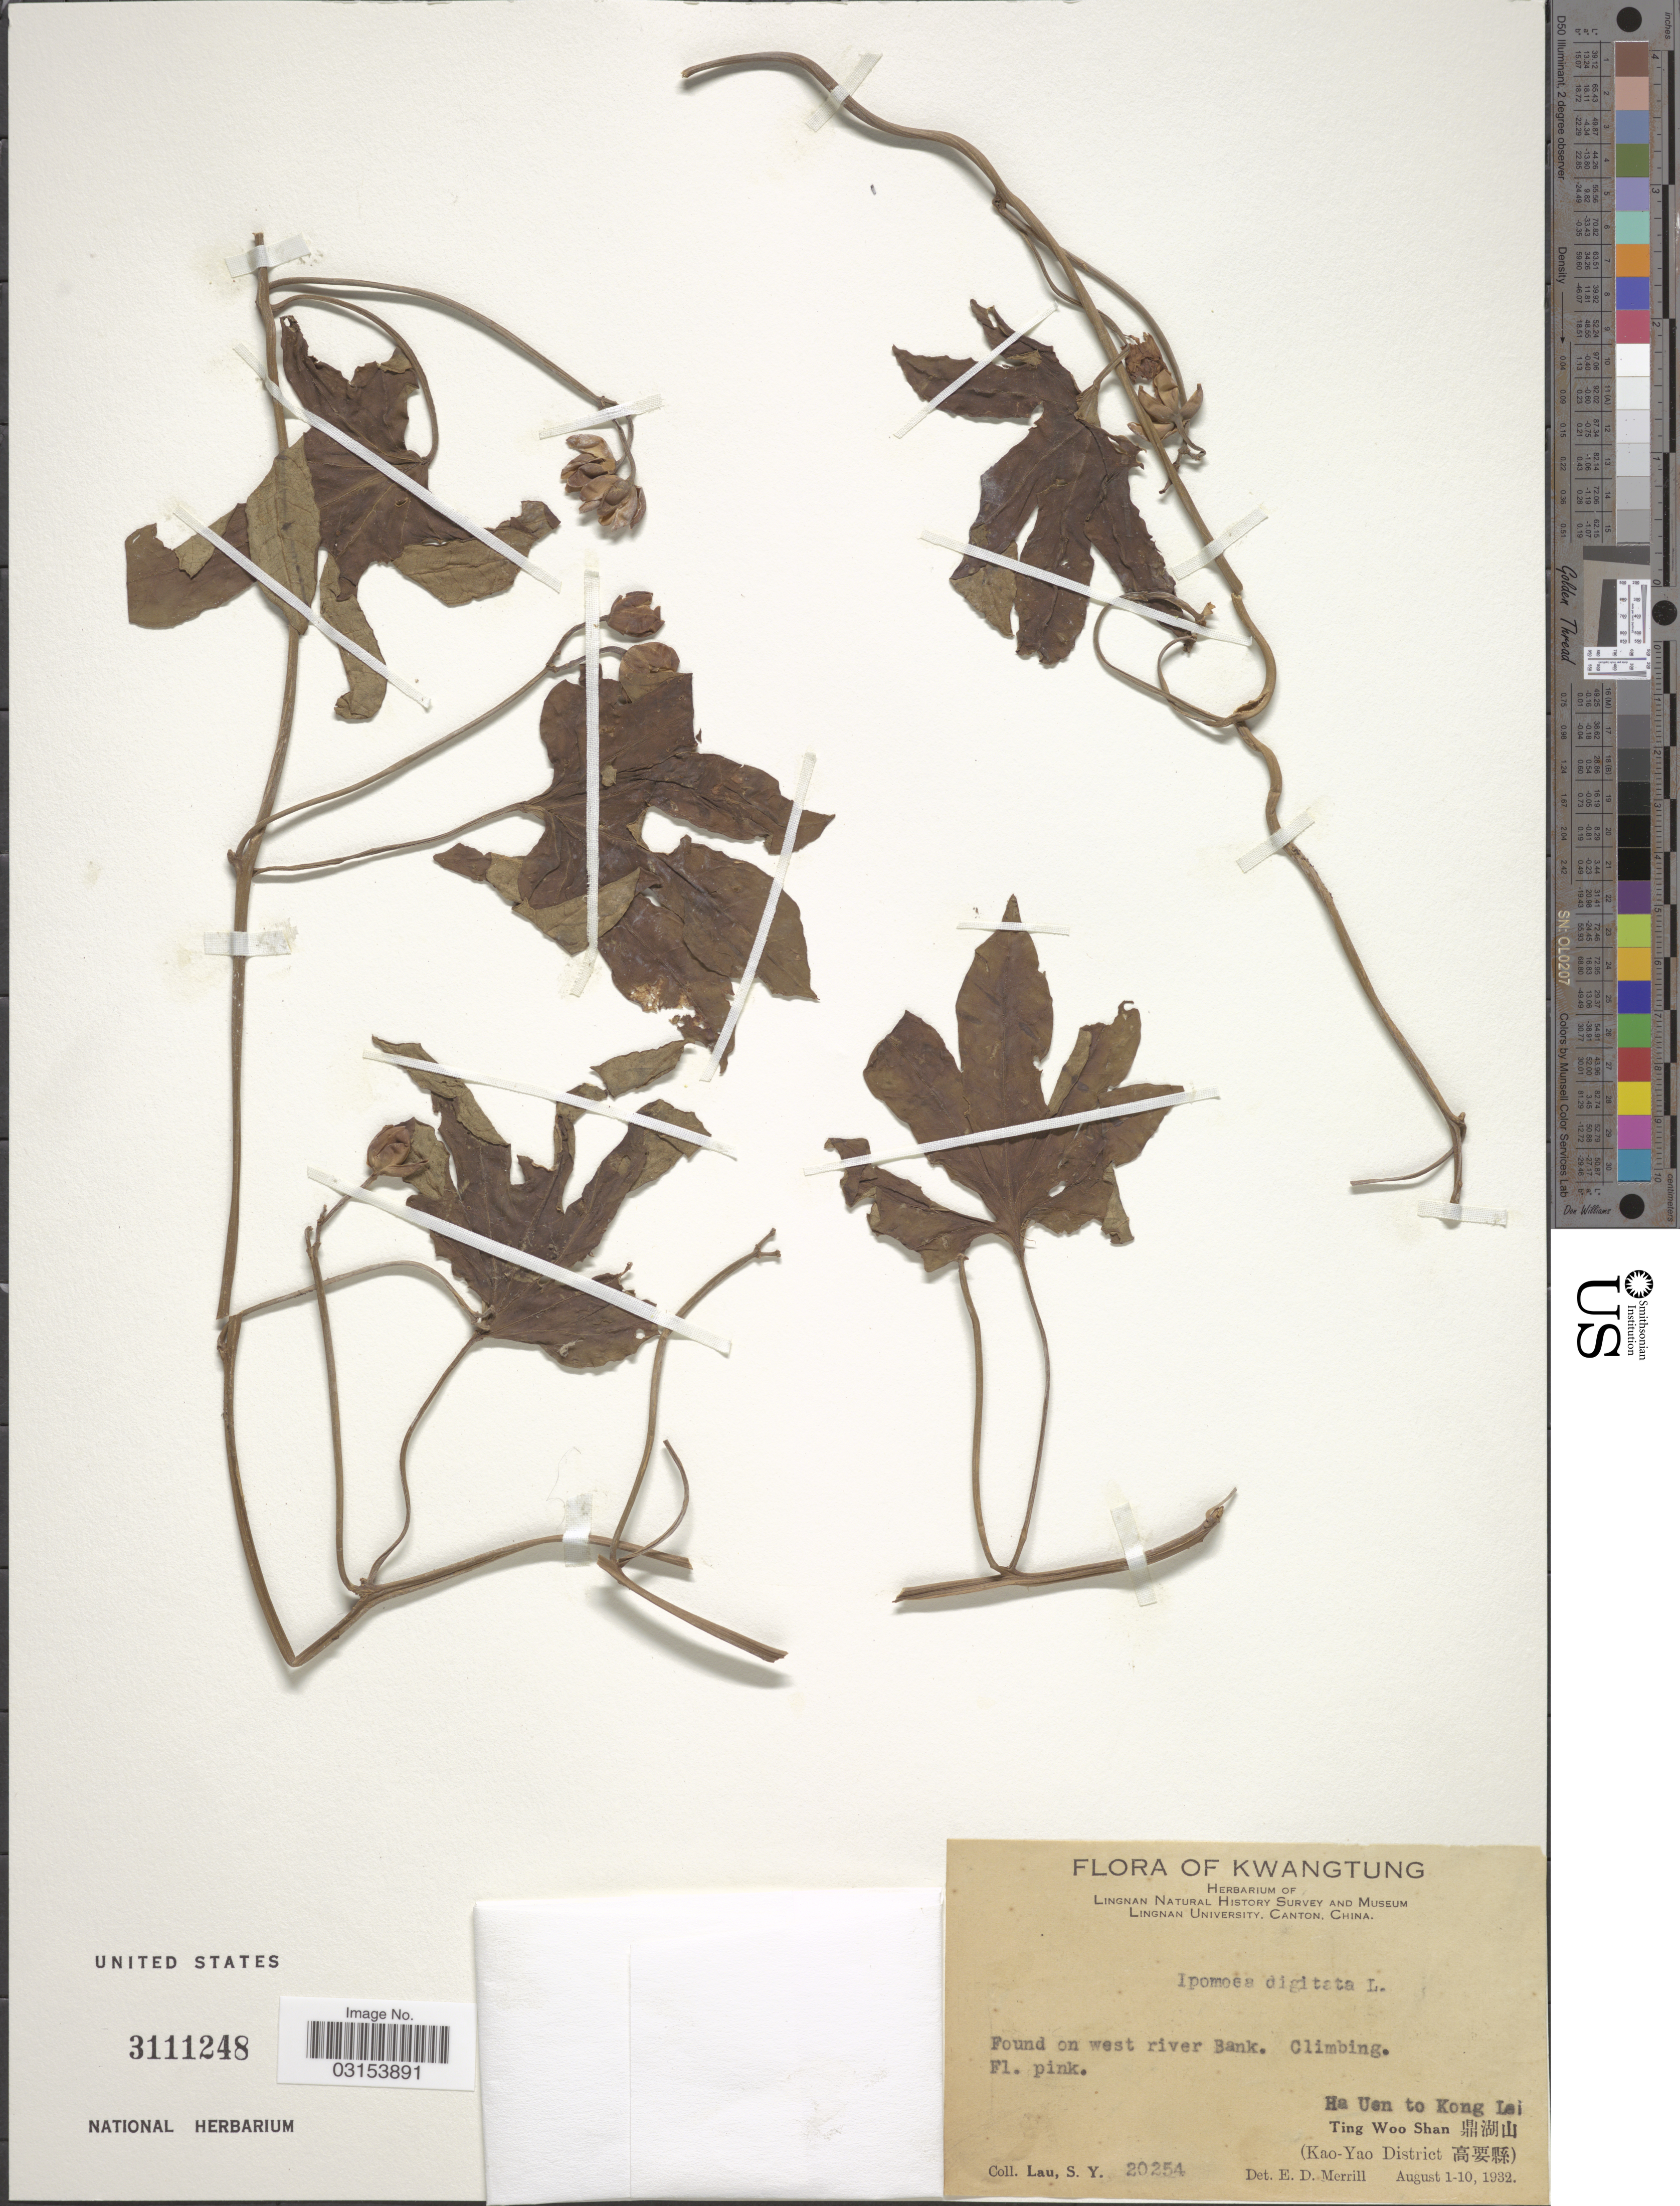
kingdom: Plantae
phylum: Tracheophyta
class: Magnoliopsida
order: Solanales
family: Convolvulaceae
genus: Ipomoea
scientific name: Ipomoea digitata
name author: L.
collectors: S. Y. Lau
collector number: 20254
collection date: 1932-08-01/1932-08-10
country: China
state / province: Guangdong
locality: Kwatung.Found on west river Bank. Ha Uen to Kong Lai. Ting Woo Shan (Kao-Yao District).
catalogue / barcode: US 3111248